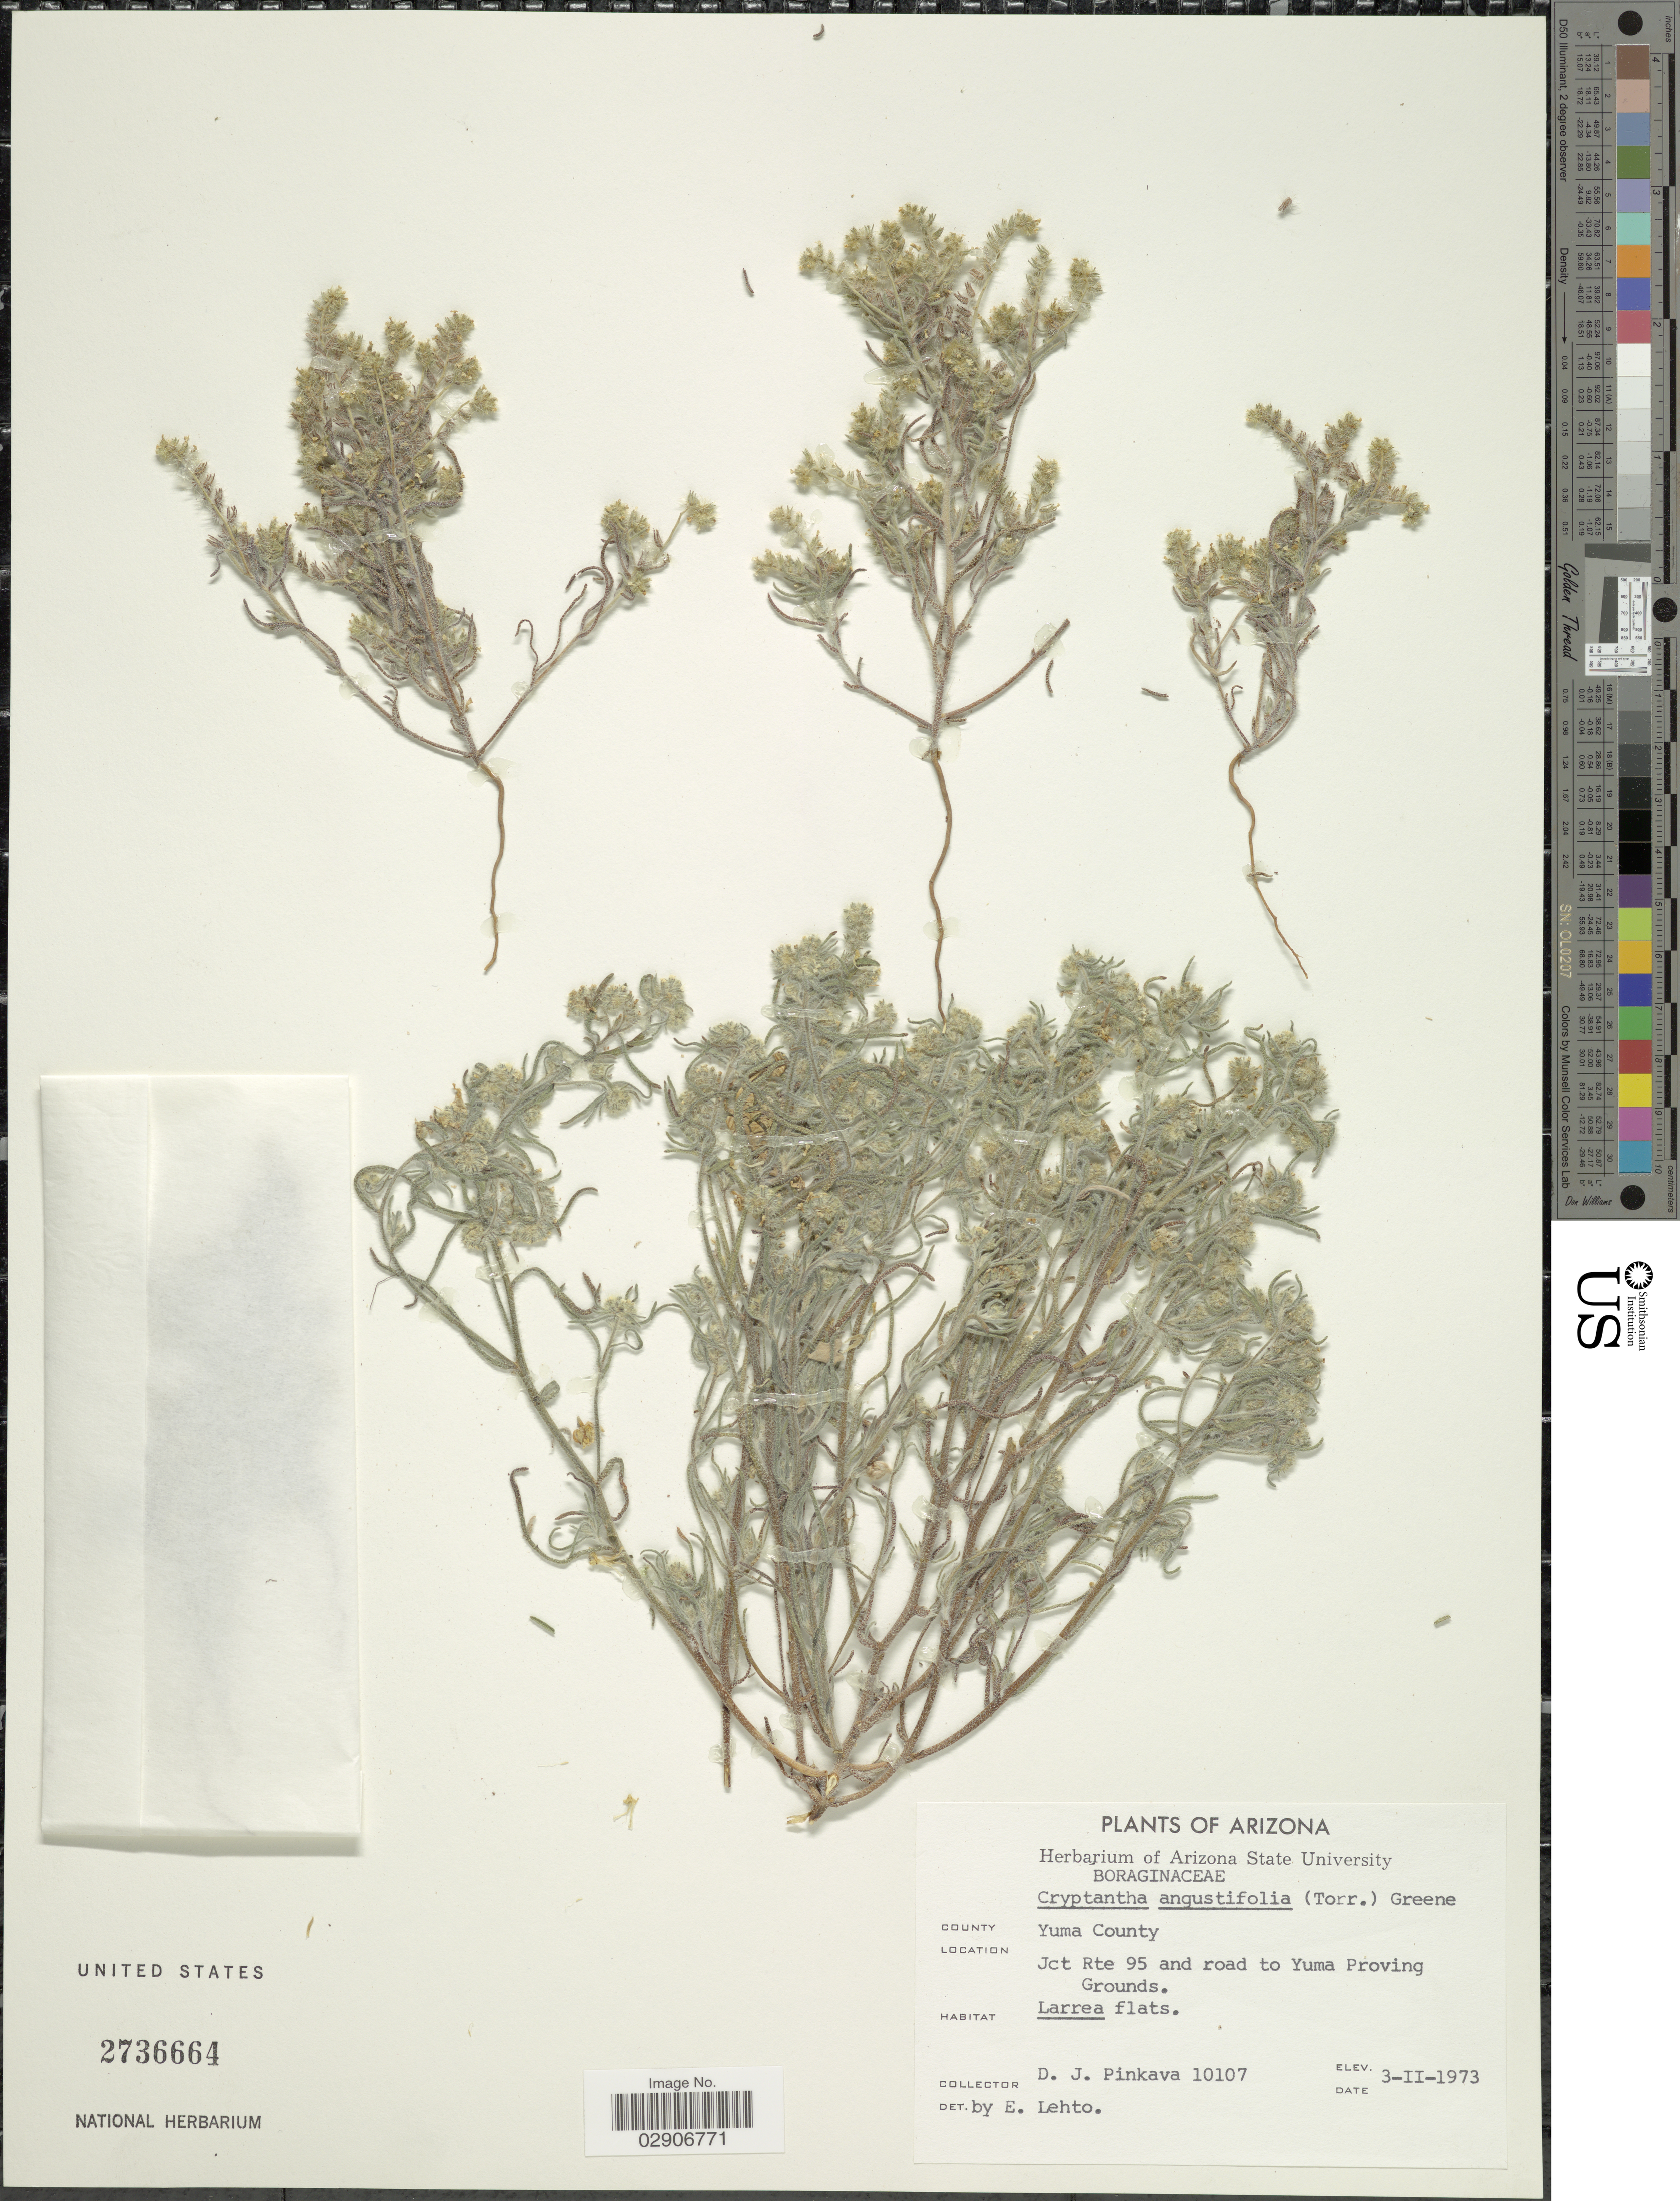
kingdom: Plantae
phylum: Tracheophyta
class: Magnoliopsida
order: Boraginales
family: Boraginaceae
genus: Cryptantha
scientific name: Cryptantha angustifolia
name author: (Torr.) Greene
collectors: D. J. Pinkava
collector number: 10107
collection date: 1973-02-03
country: United States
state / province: Arizona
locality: Yuma County. Jct Rte 95 and road to Yuma Proving Grounds.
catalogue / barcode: US 2736664